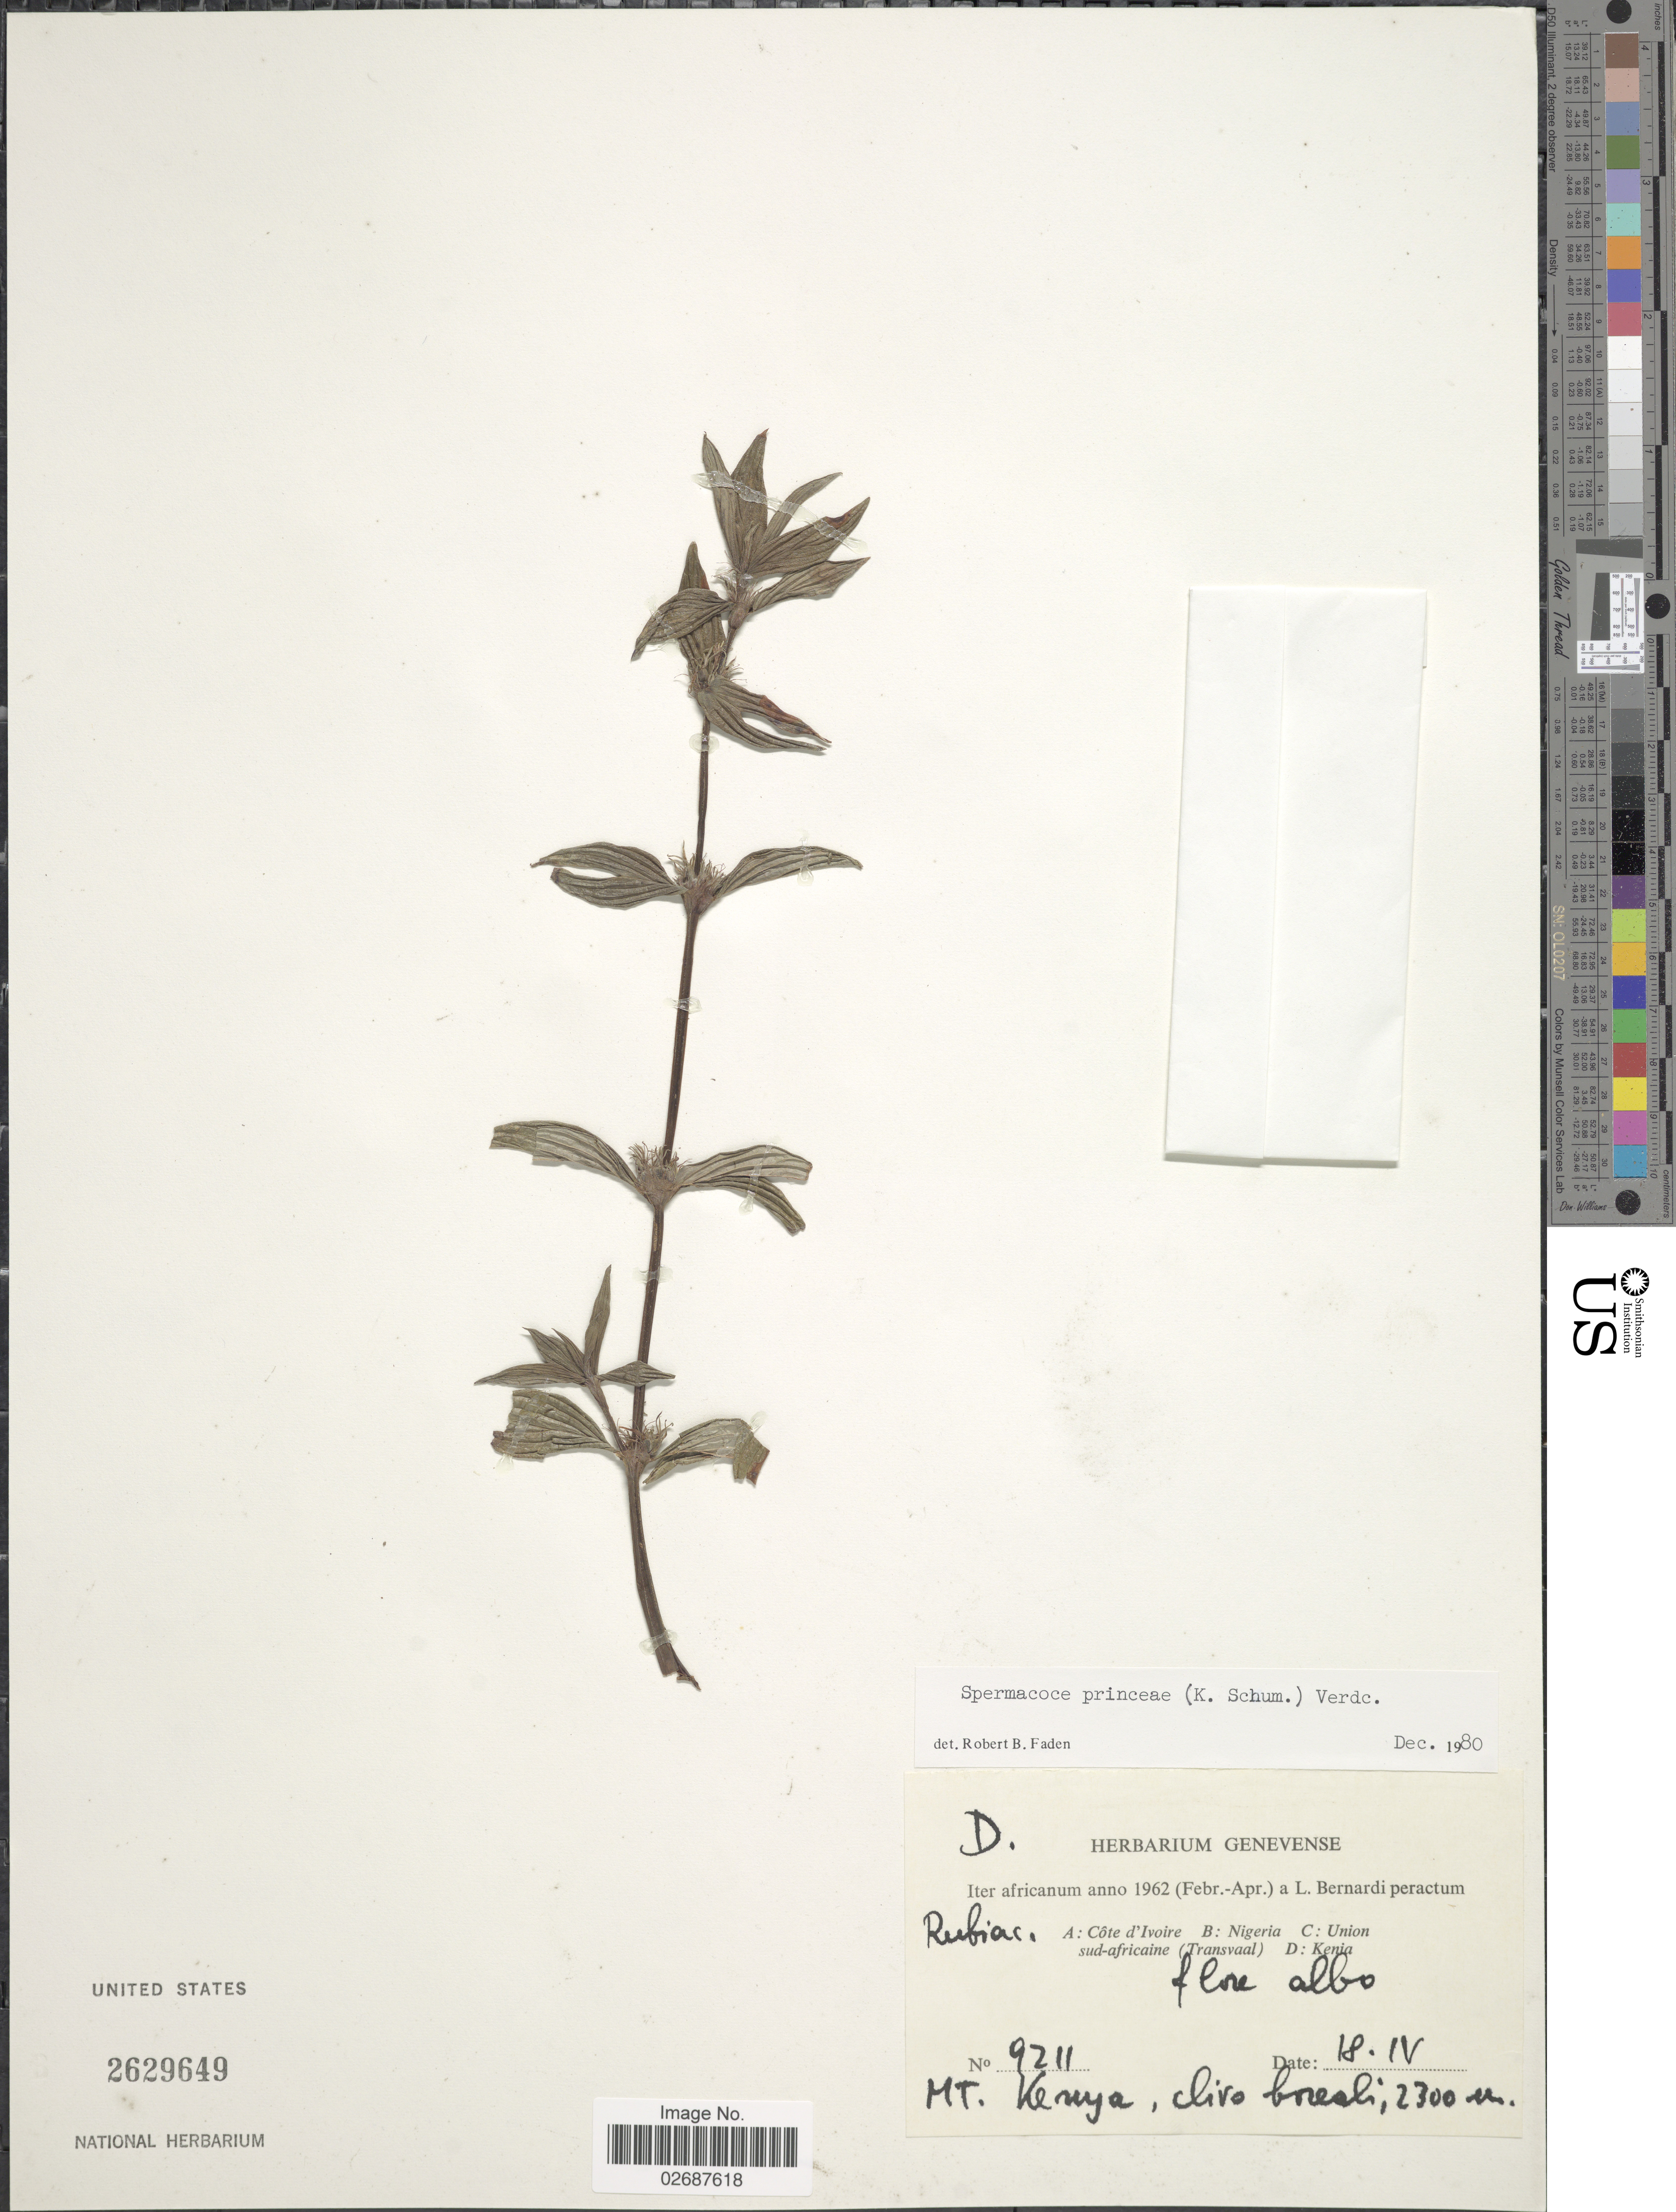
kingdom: Plantae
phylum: Tracheophyta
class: Magnoliopsida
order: Gentianales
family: Rubiaceae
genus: Borreria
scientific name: Borreria princeae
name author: K. Schum.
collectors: L. Bernardi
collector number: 9211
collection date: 1962-04-18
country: Kenya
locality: Iter africanum, Kenia, Mt. Kenya, clivo boreali [interpreted].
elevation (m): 2300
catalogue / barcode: US 2629649